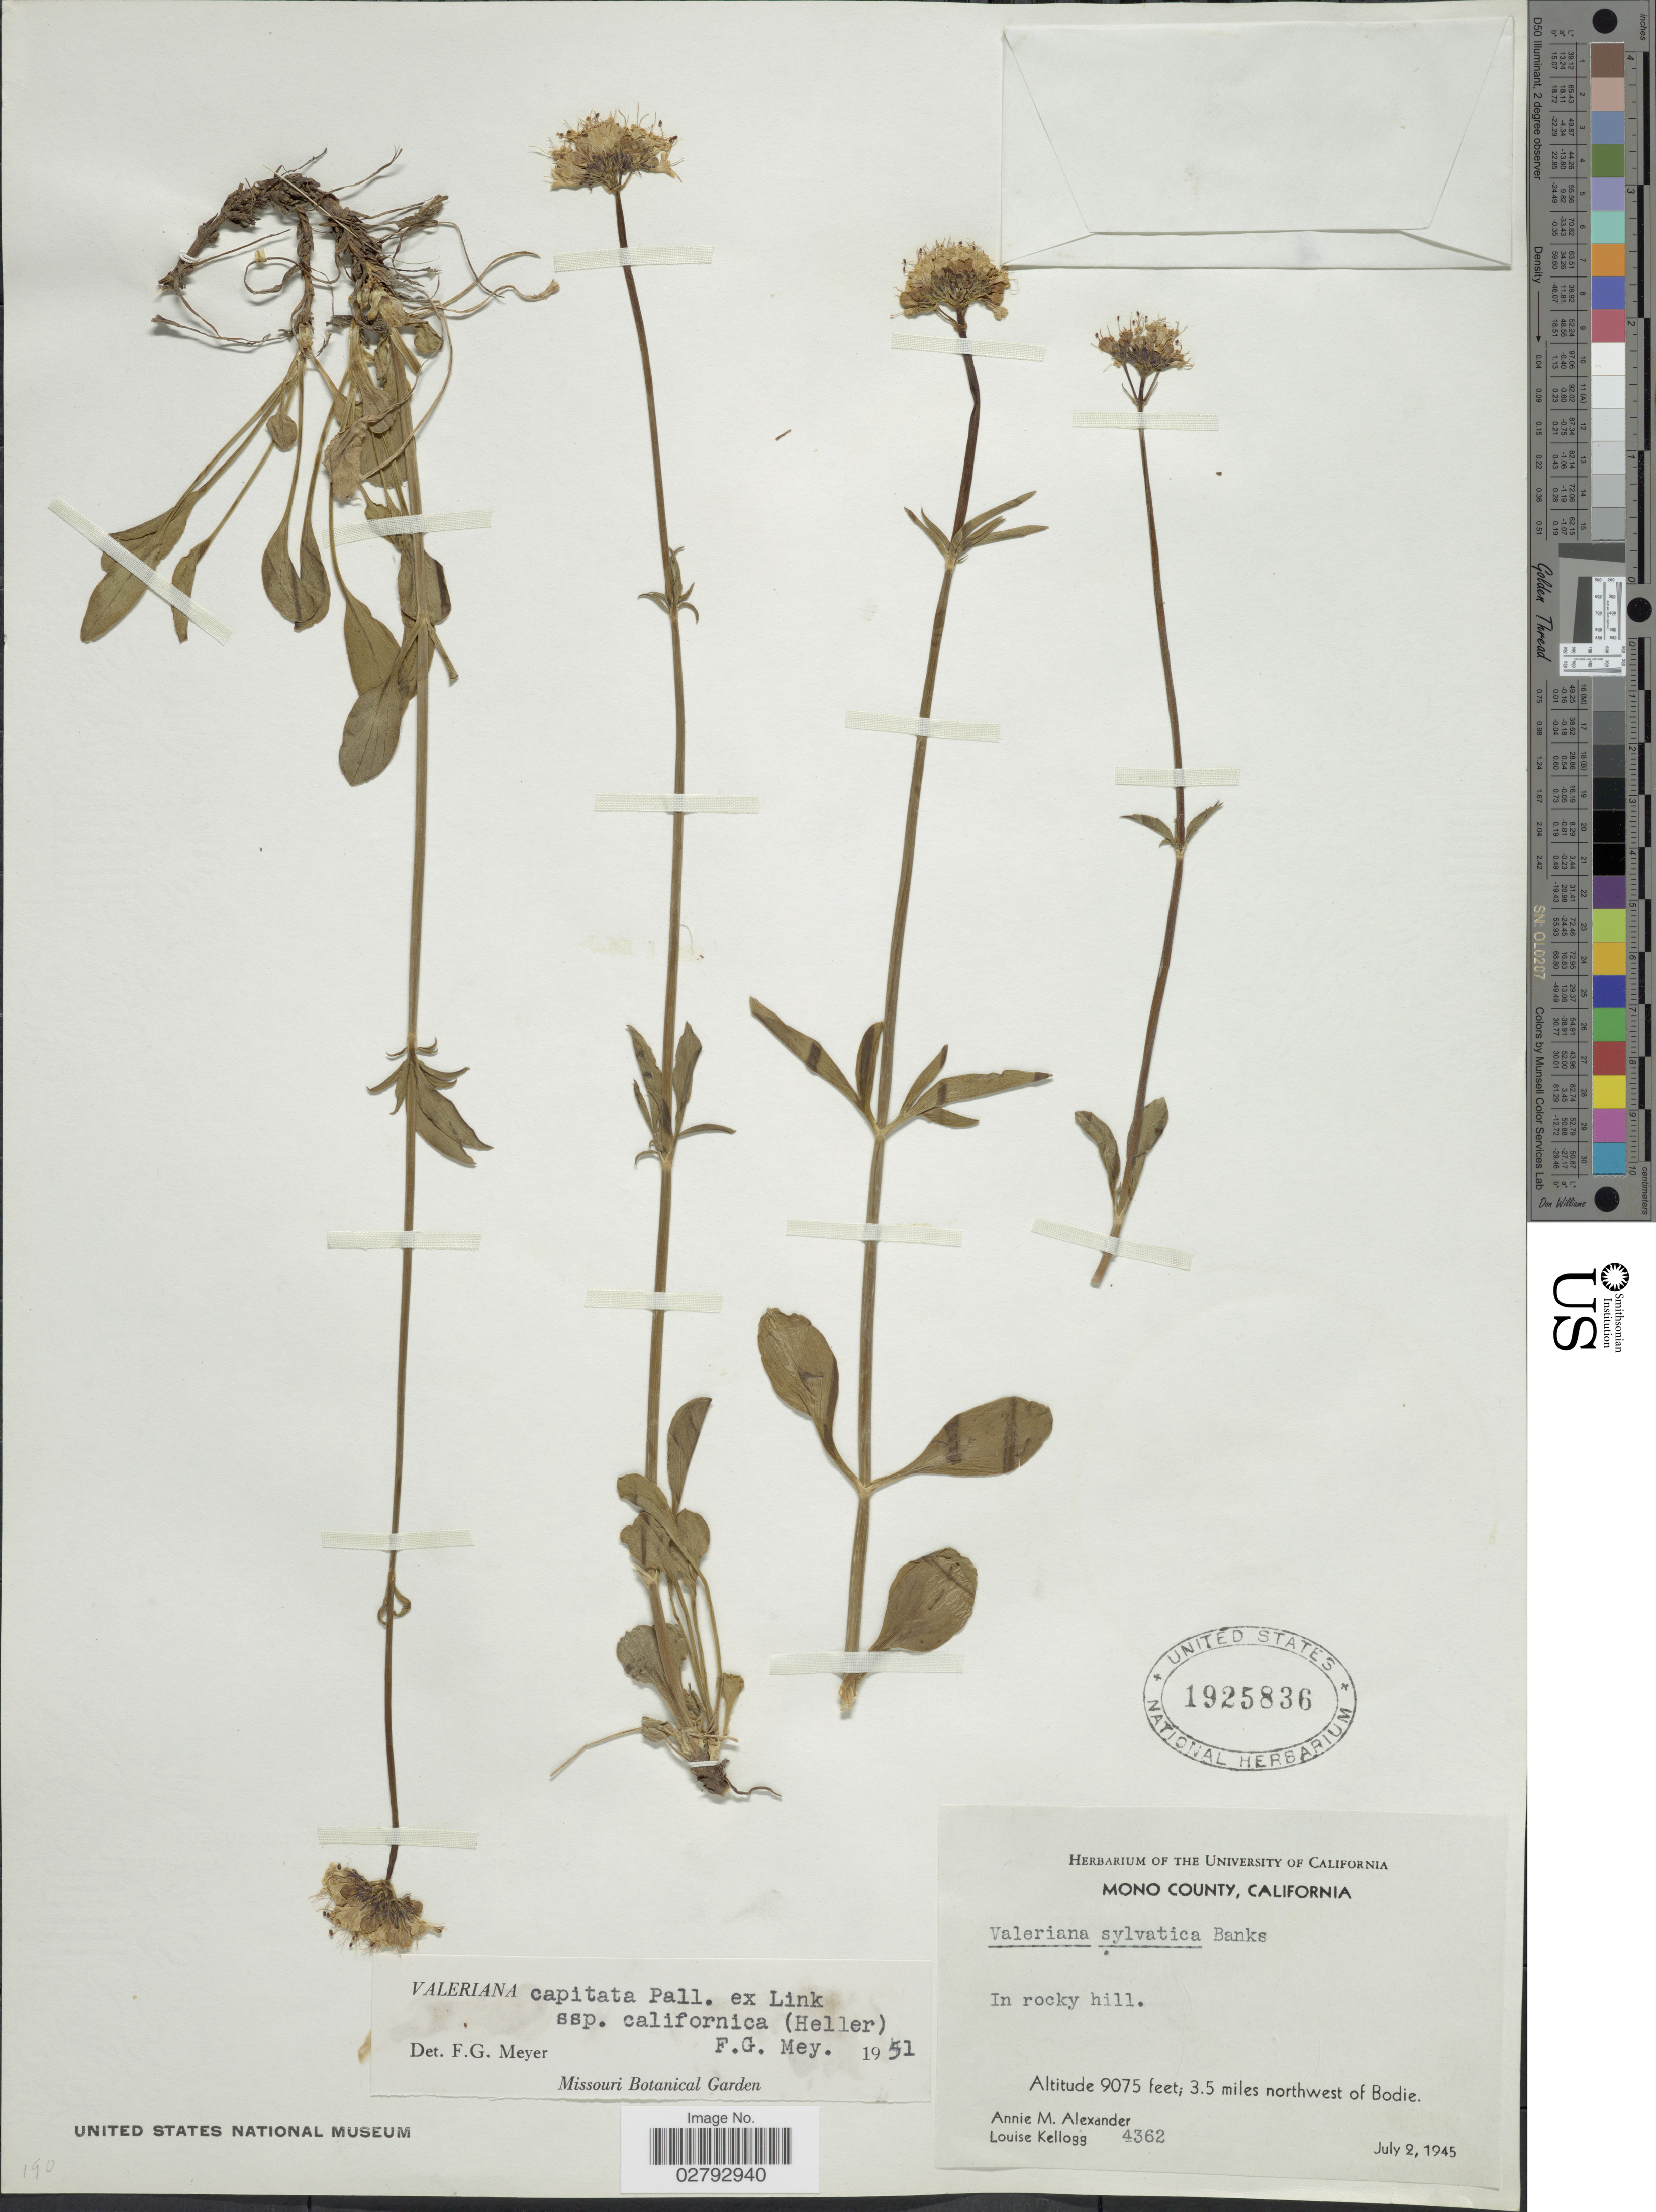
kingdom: Plantae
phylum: Tracheophyta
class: Magnoliopsida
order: Dipsacales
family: Caprifoliaceae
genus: Valeriana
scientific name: Valeriana capitata subsp. californica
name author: (A. Heller) F.G. Mey.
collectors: A. M. Alexander & L. Kellogg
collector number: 4362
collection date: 1945-07-02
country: United States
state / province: California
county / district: Mono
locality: Mono County. In rocky hill. 3.5 miles northwest of Bodie.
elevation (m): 2766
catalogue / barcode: US 1925836